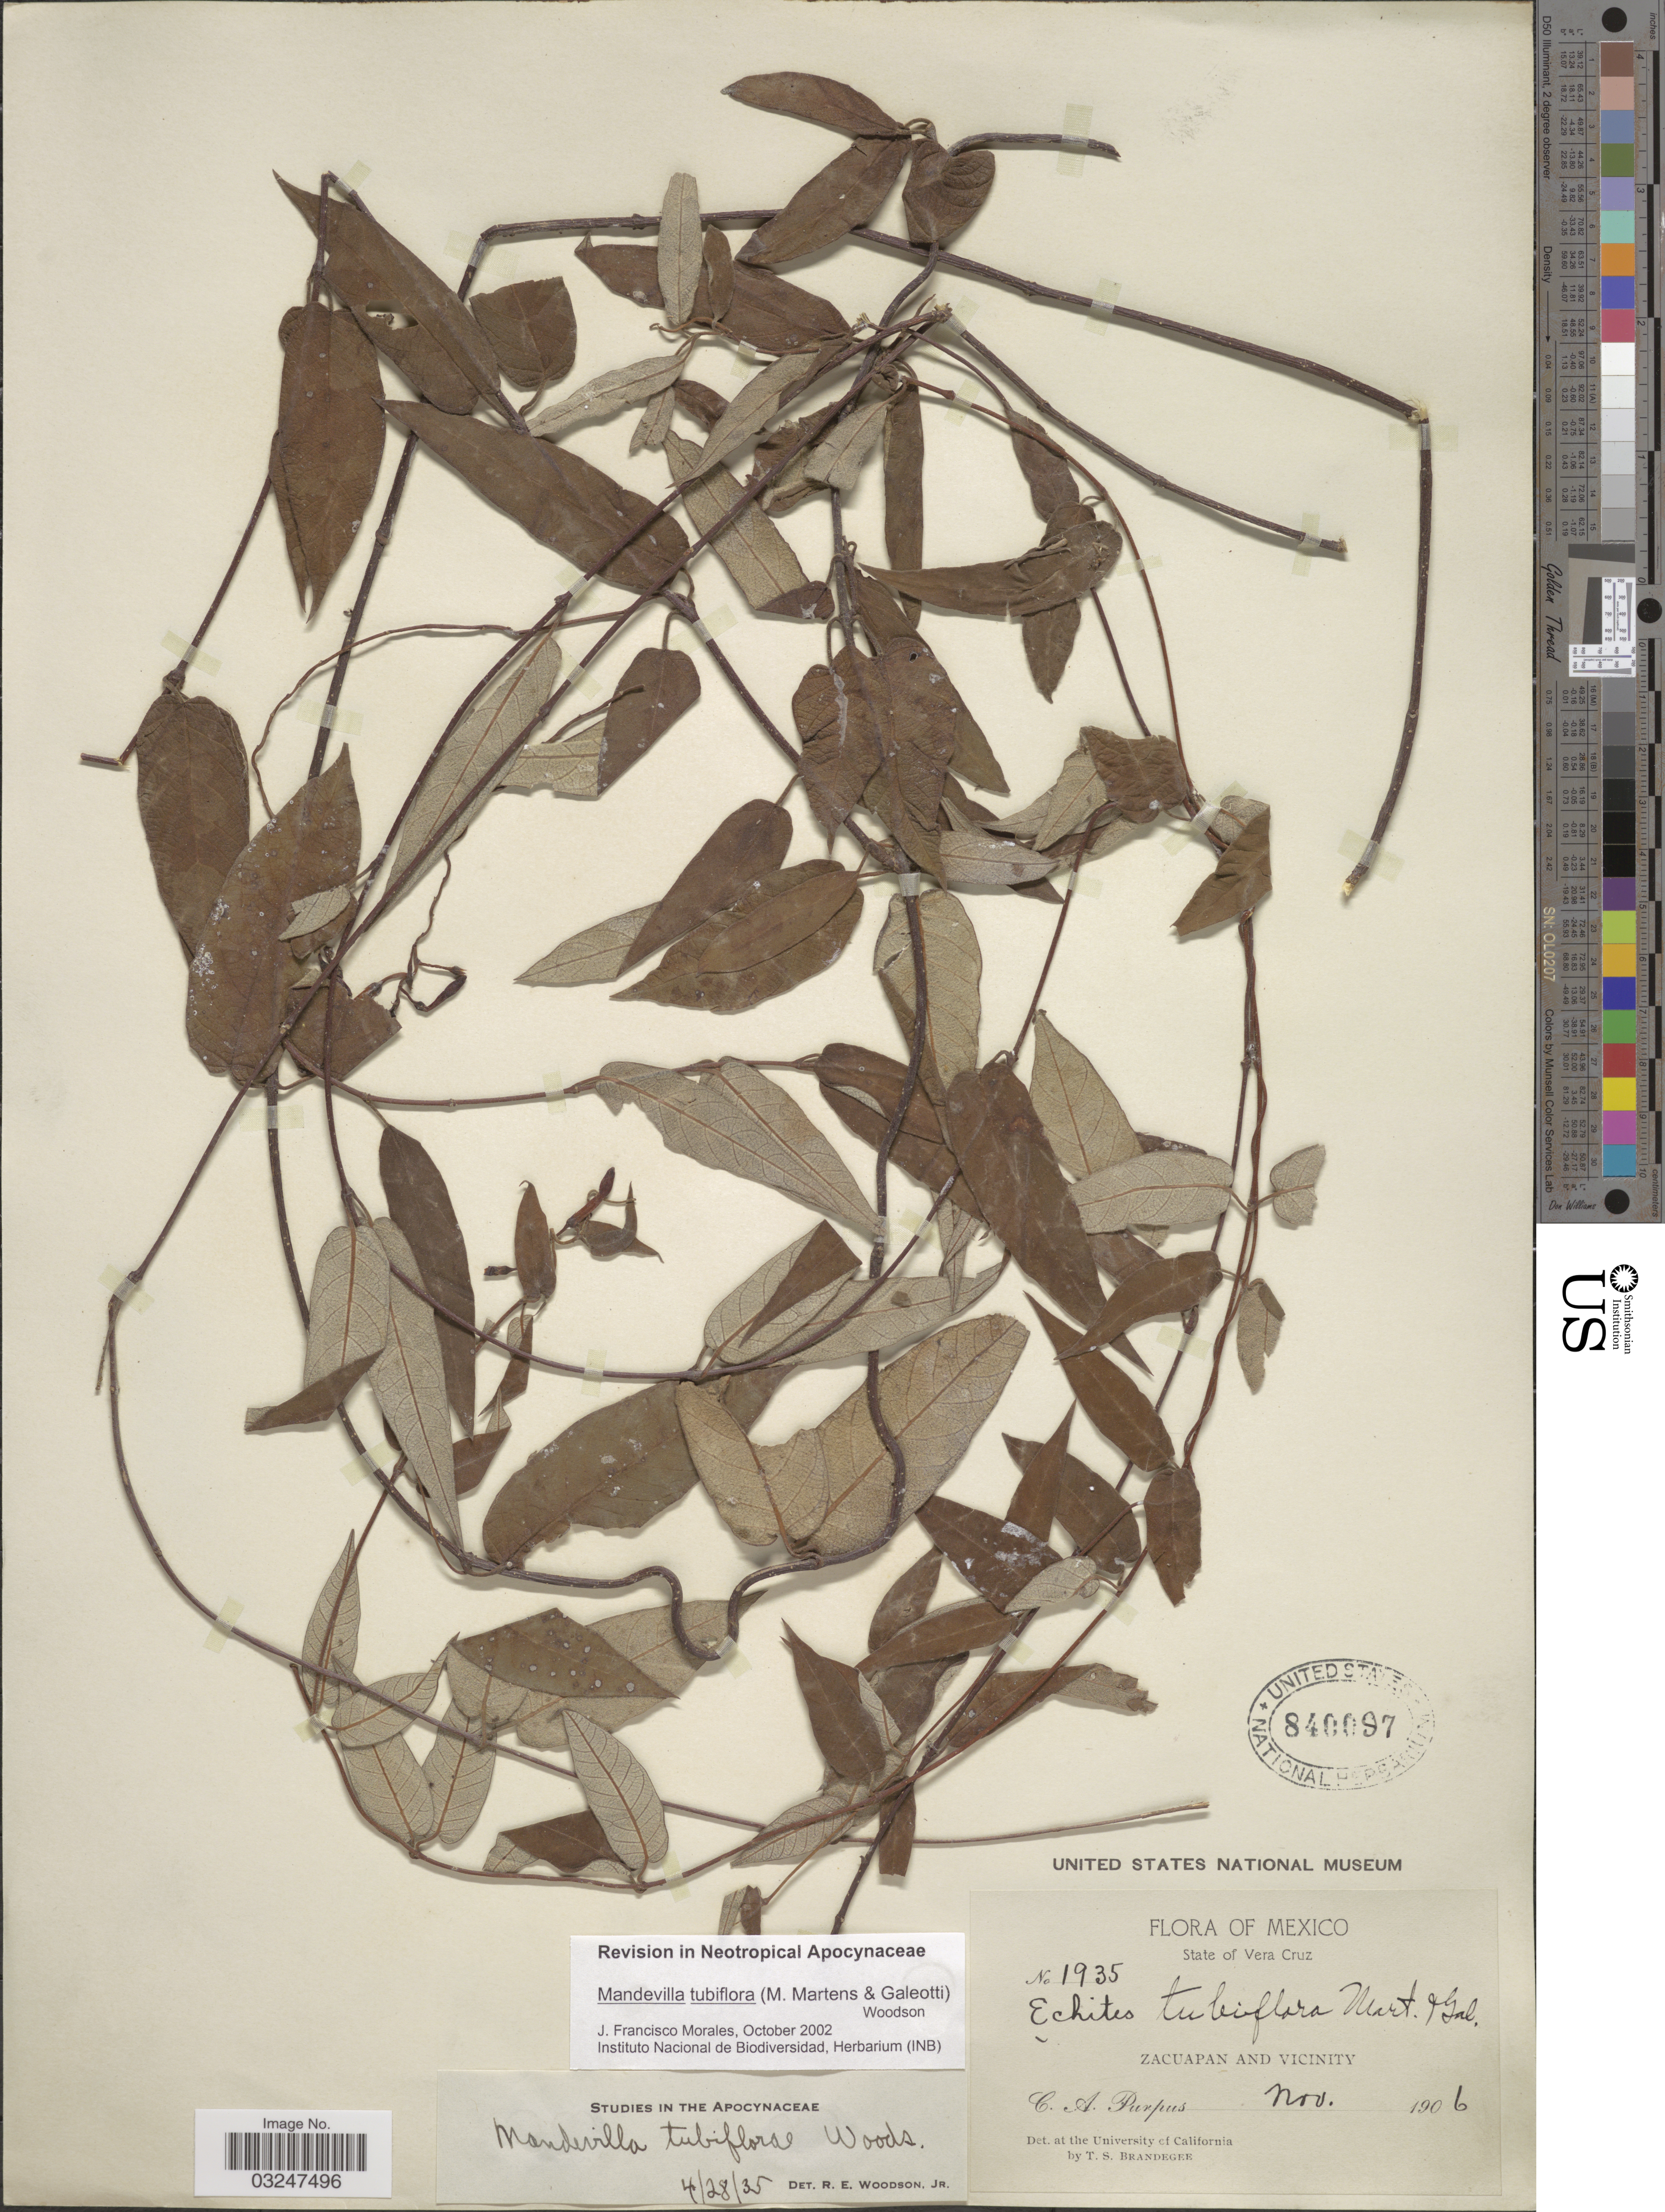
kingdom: Plantae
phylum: Tracheophyta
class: Magnoliopsida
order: Gentianales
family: Apocynaceae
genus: Mandevilla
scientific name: Mandevilla tubiflora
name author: (M. Martens & Galeotti) Woodson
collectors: C. A. Purpus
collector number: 1935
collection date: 1906-11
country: Mexico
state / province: Veracruz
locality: Zacuapan and vicinity.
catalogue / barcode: US 840097